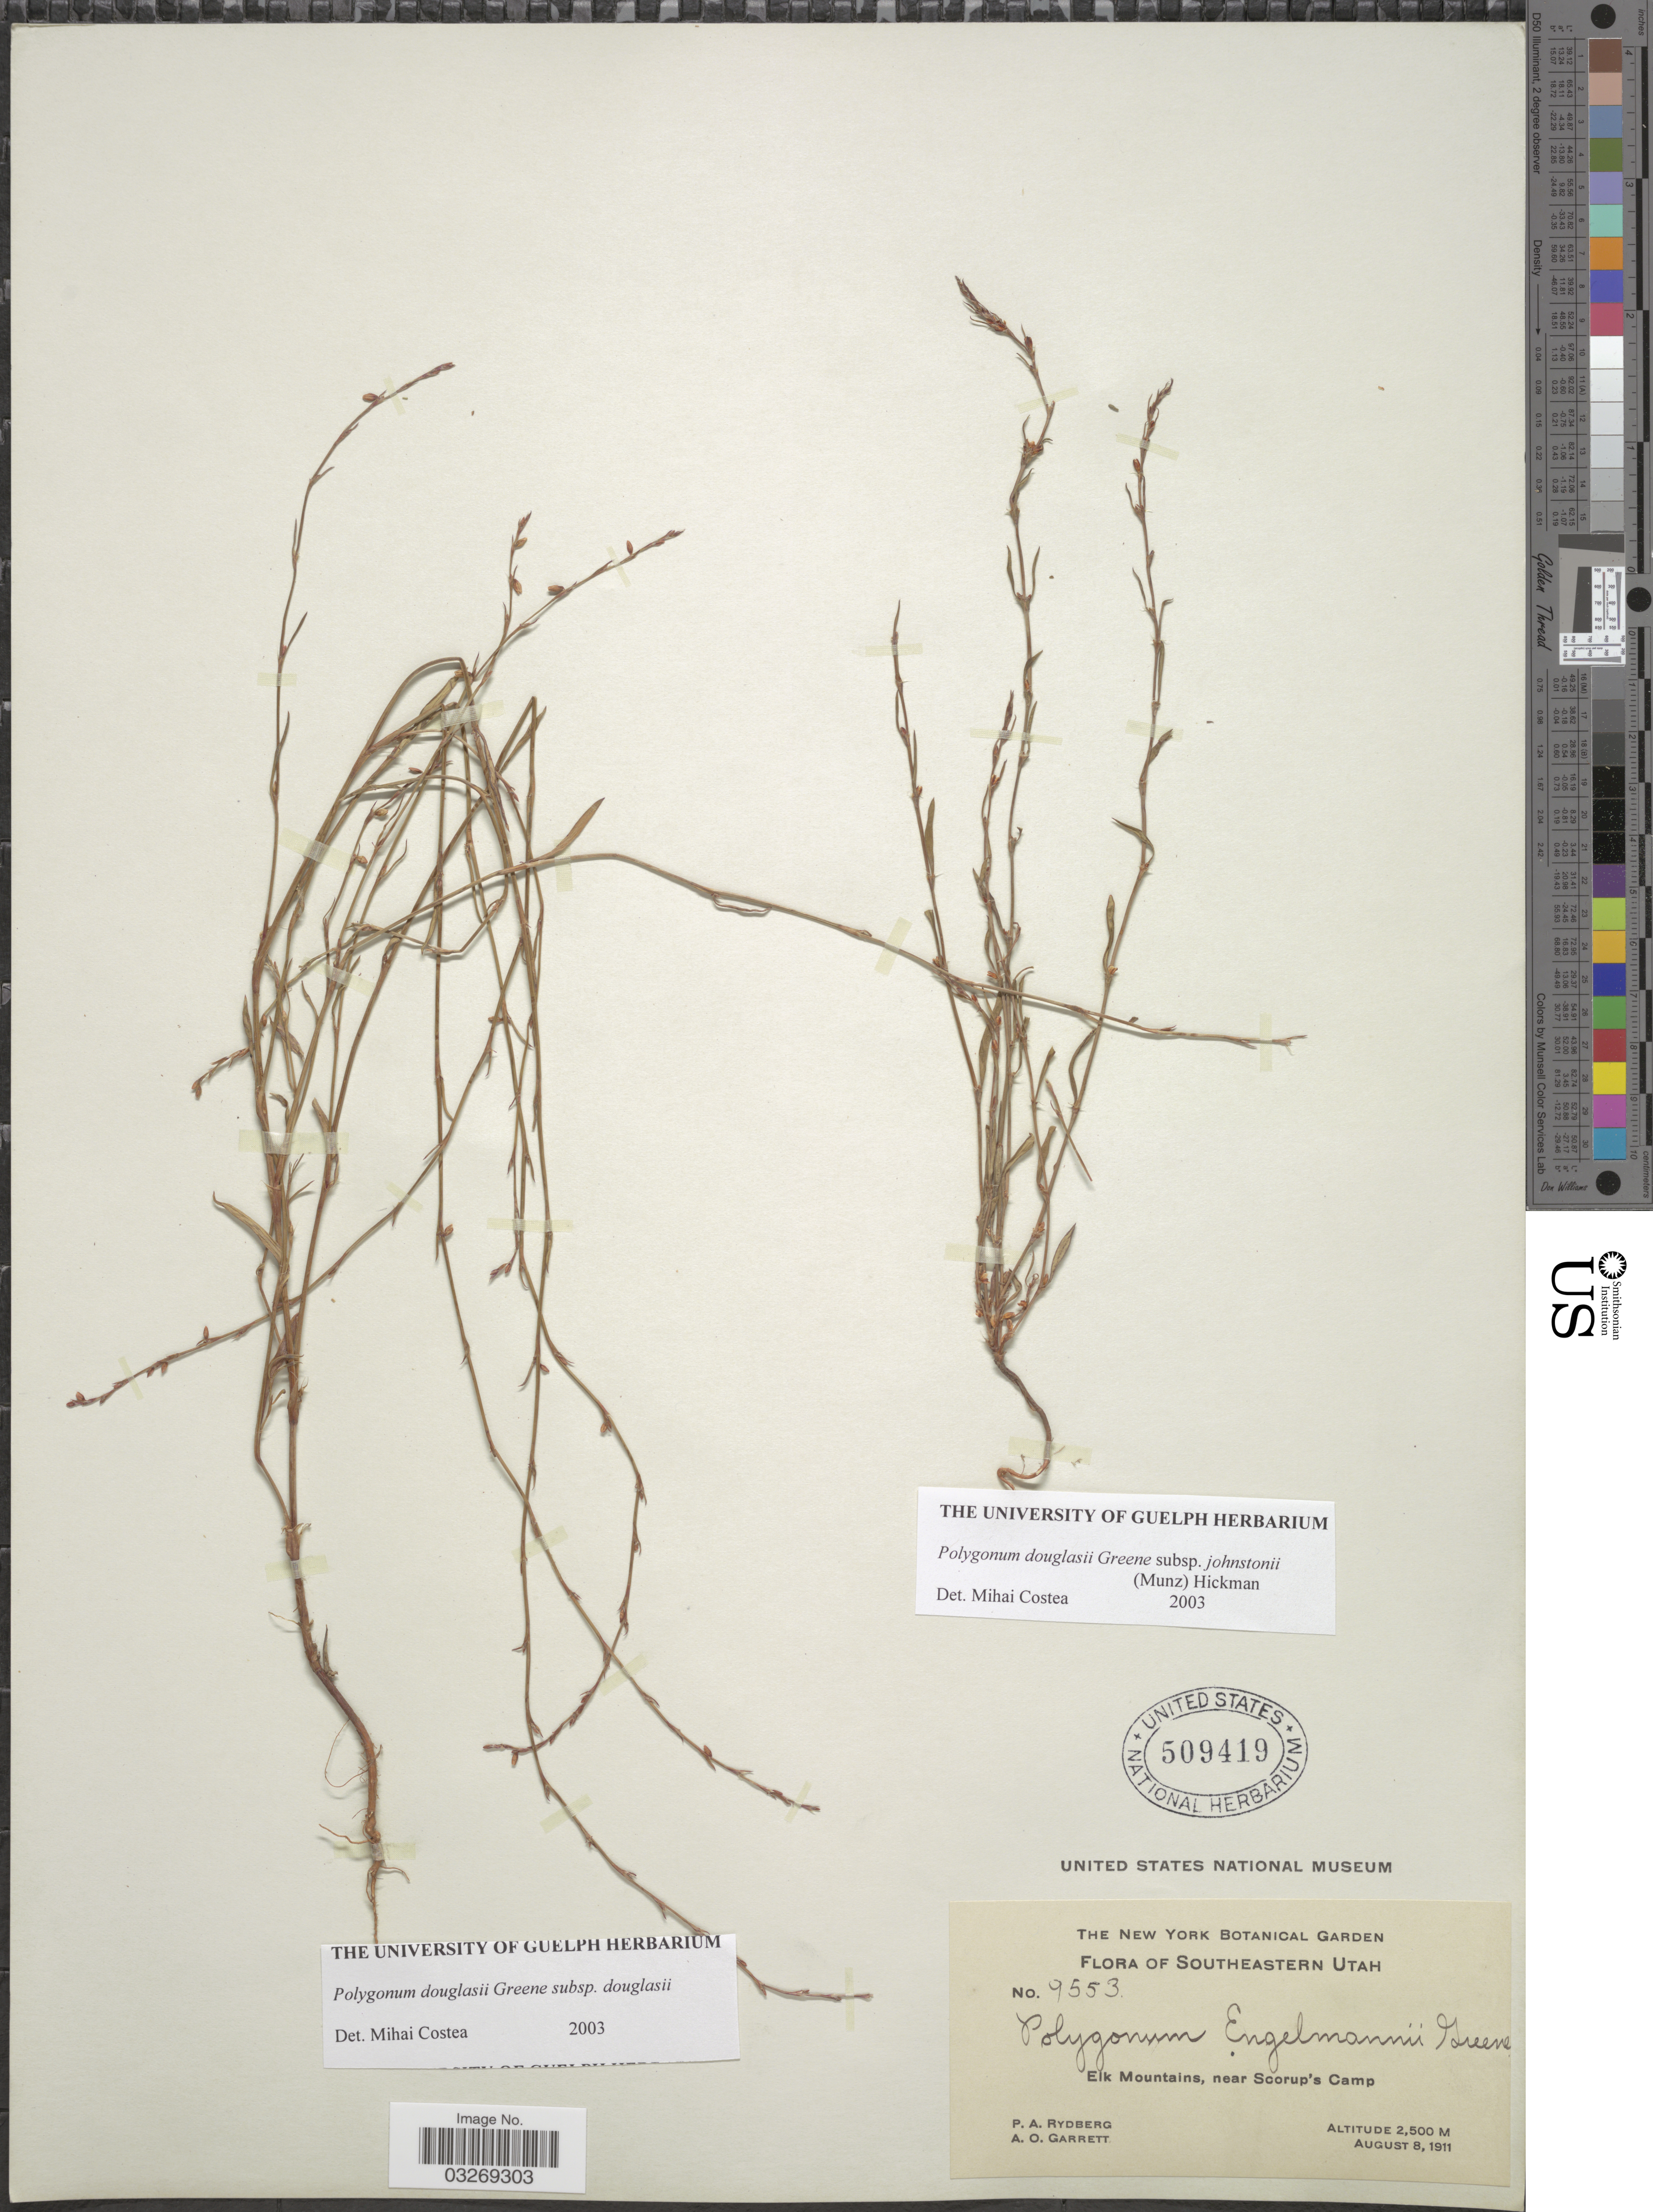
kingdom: Plantae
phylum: Tracheophyta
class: Magnoliopsida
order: Caryophyllales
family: Polygonaceae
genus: Polygonum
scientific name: Polygonum douglasii subsp. douglasii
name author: Greene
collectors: P. A. Rydberg & A. O. Garrett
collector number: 9553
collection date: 1911-08-08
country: United States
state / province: Utah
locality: Southeastern Utah, Elk Mountains, near Scorup's Camp.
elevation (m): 2500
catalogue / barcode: US 509419